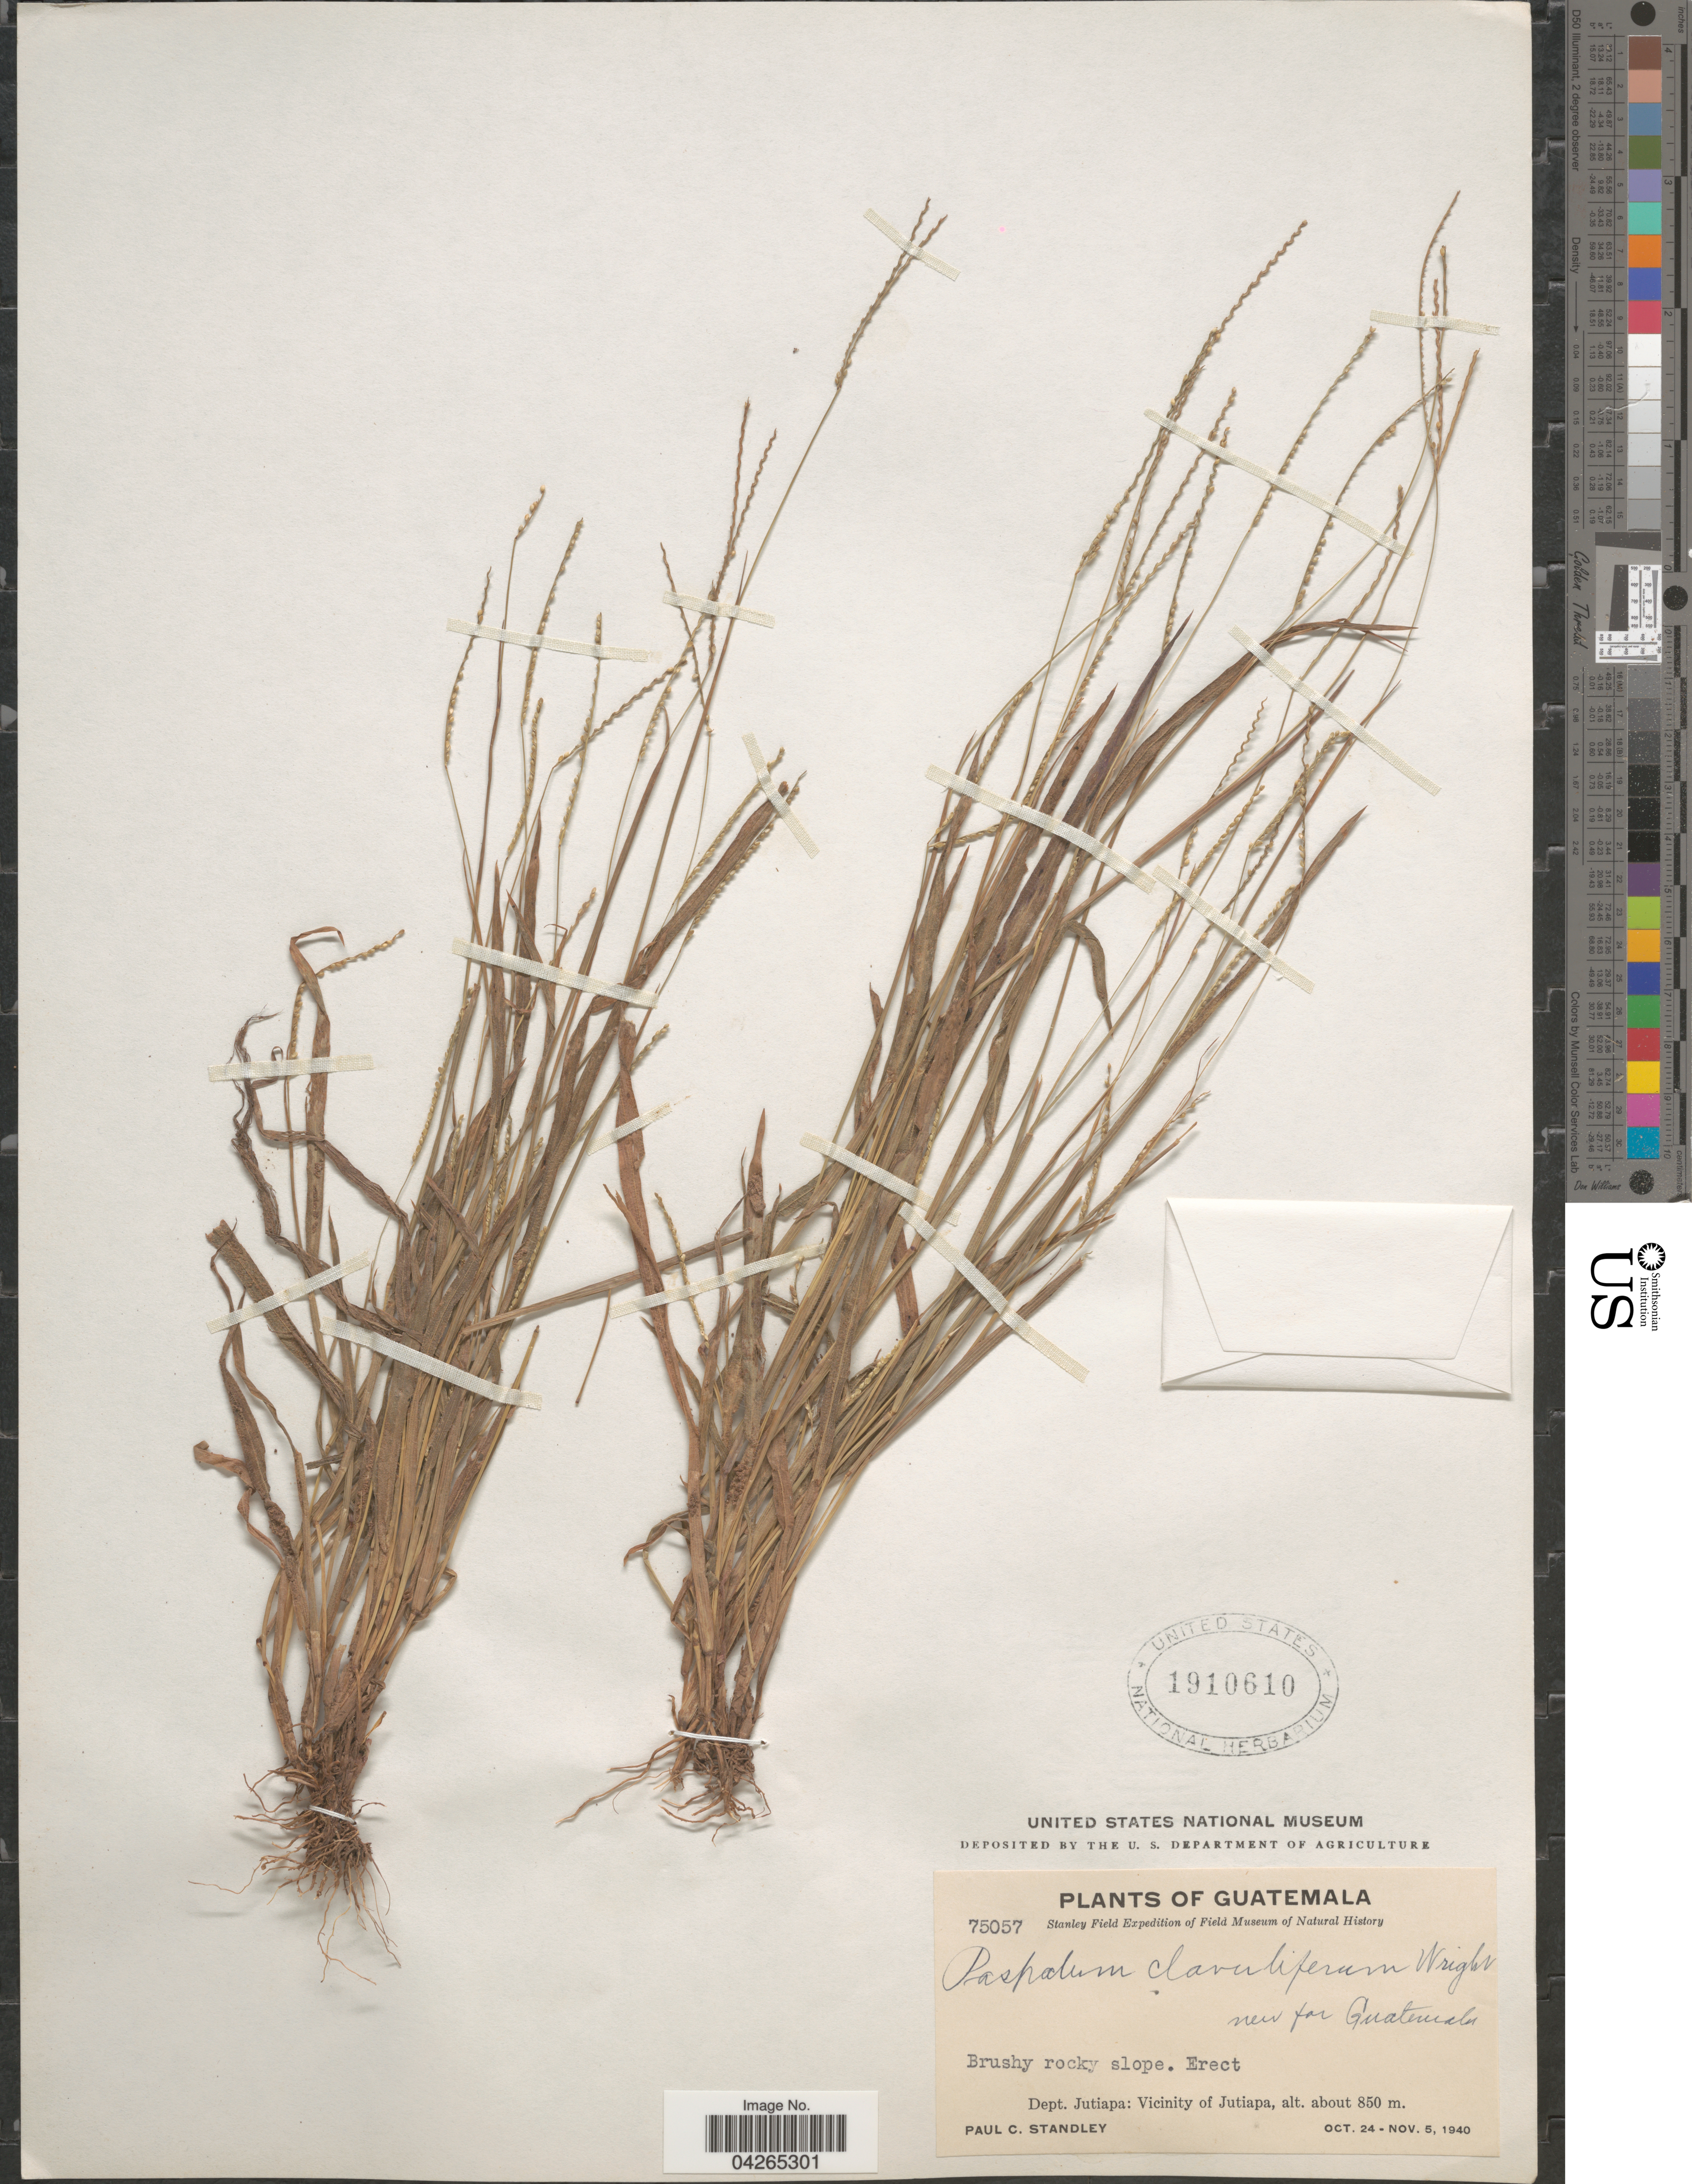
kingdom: Plantae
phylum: Tracheophyta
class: Liliopsida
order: Poales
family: Poaceae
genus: Paspalum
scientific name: Paspalum claviliferum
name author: C. Wright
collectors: P. C. Standley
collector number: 75057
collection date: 1940-10-24/1940-11-05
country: Guatemala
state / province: Jutiapa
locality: Stanley Field Expedition. Dept. Jutiapa: Vicinity of Jutiapa.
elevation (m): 850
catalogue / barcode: US 1910610